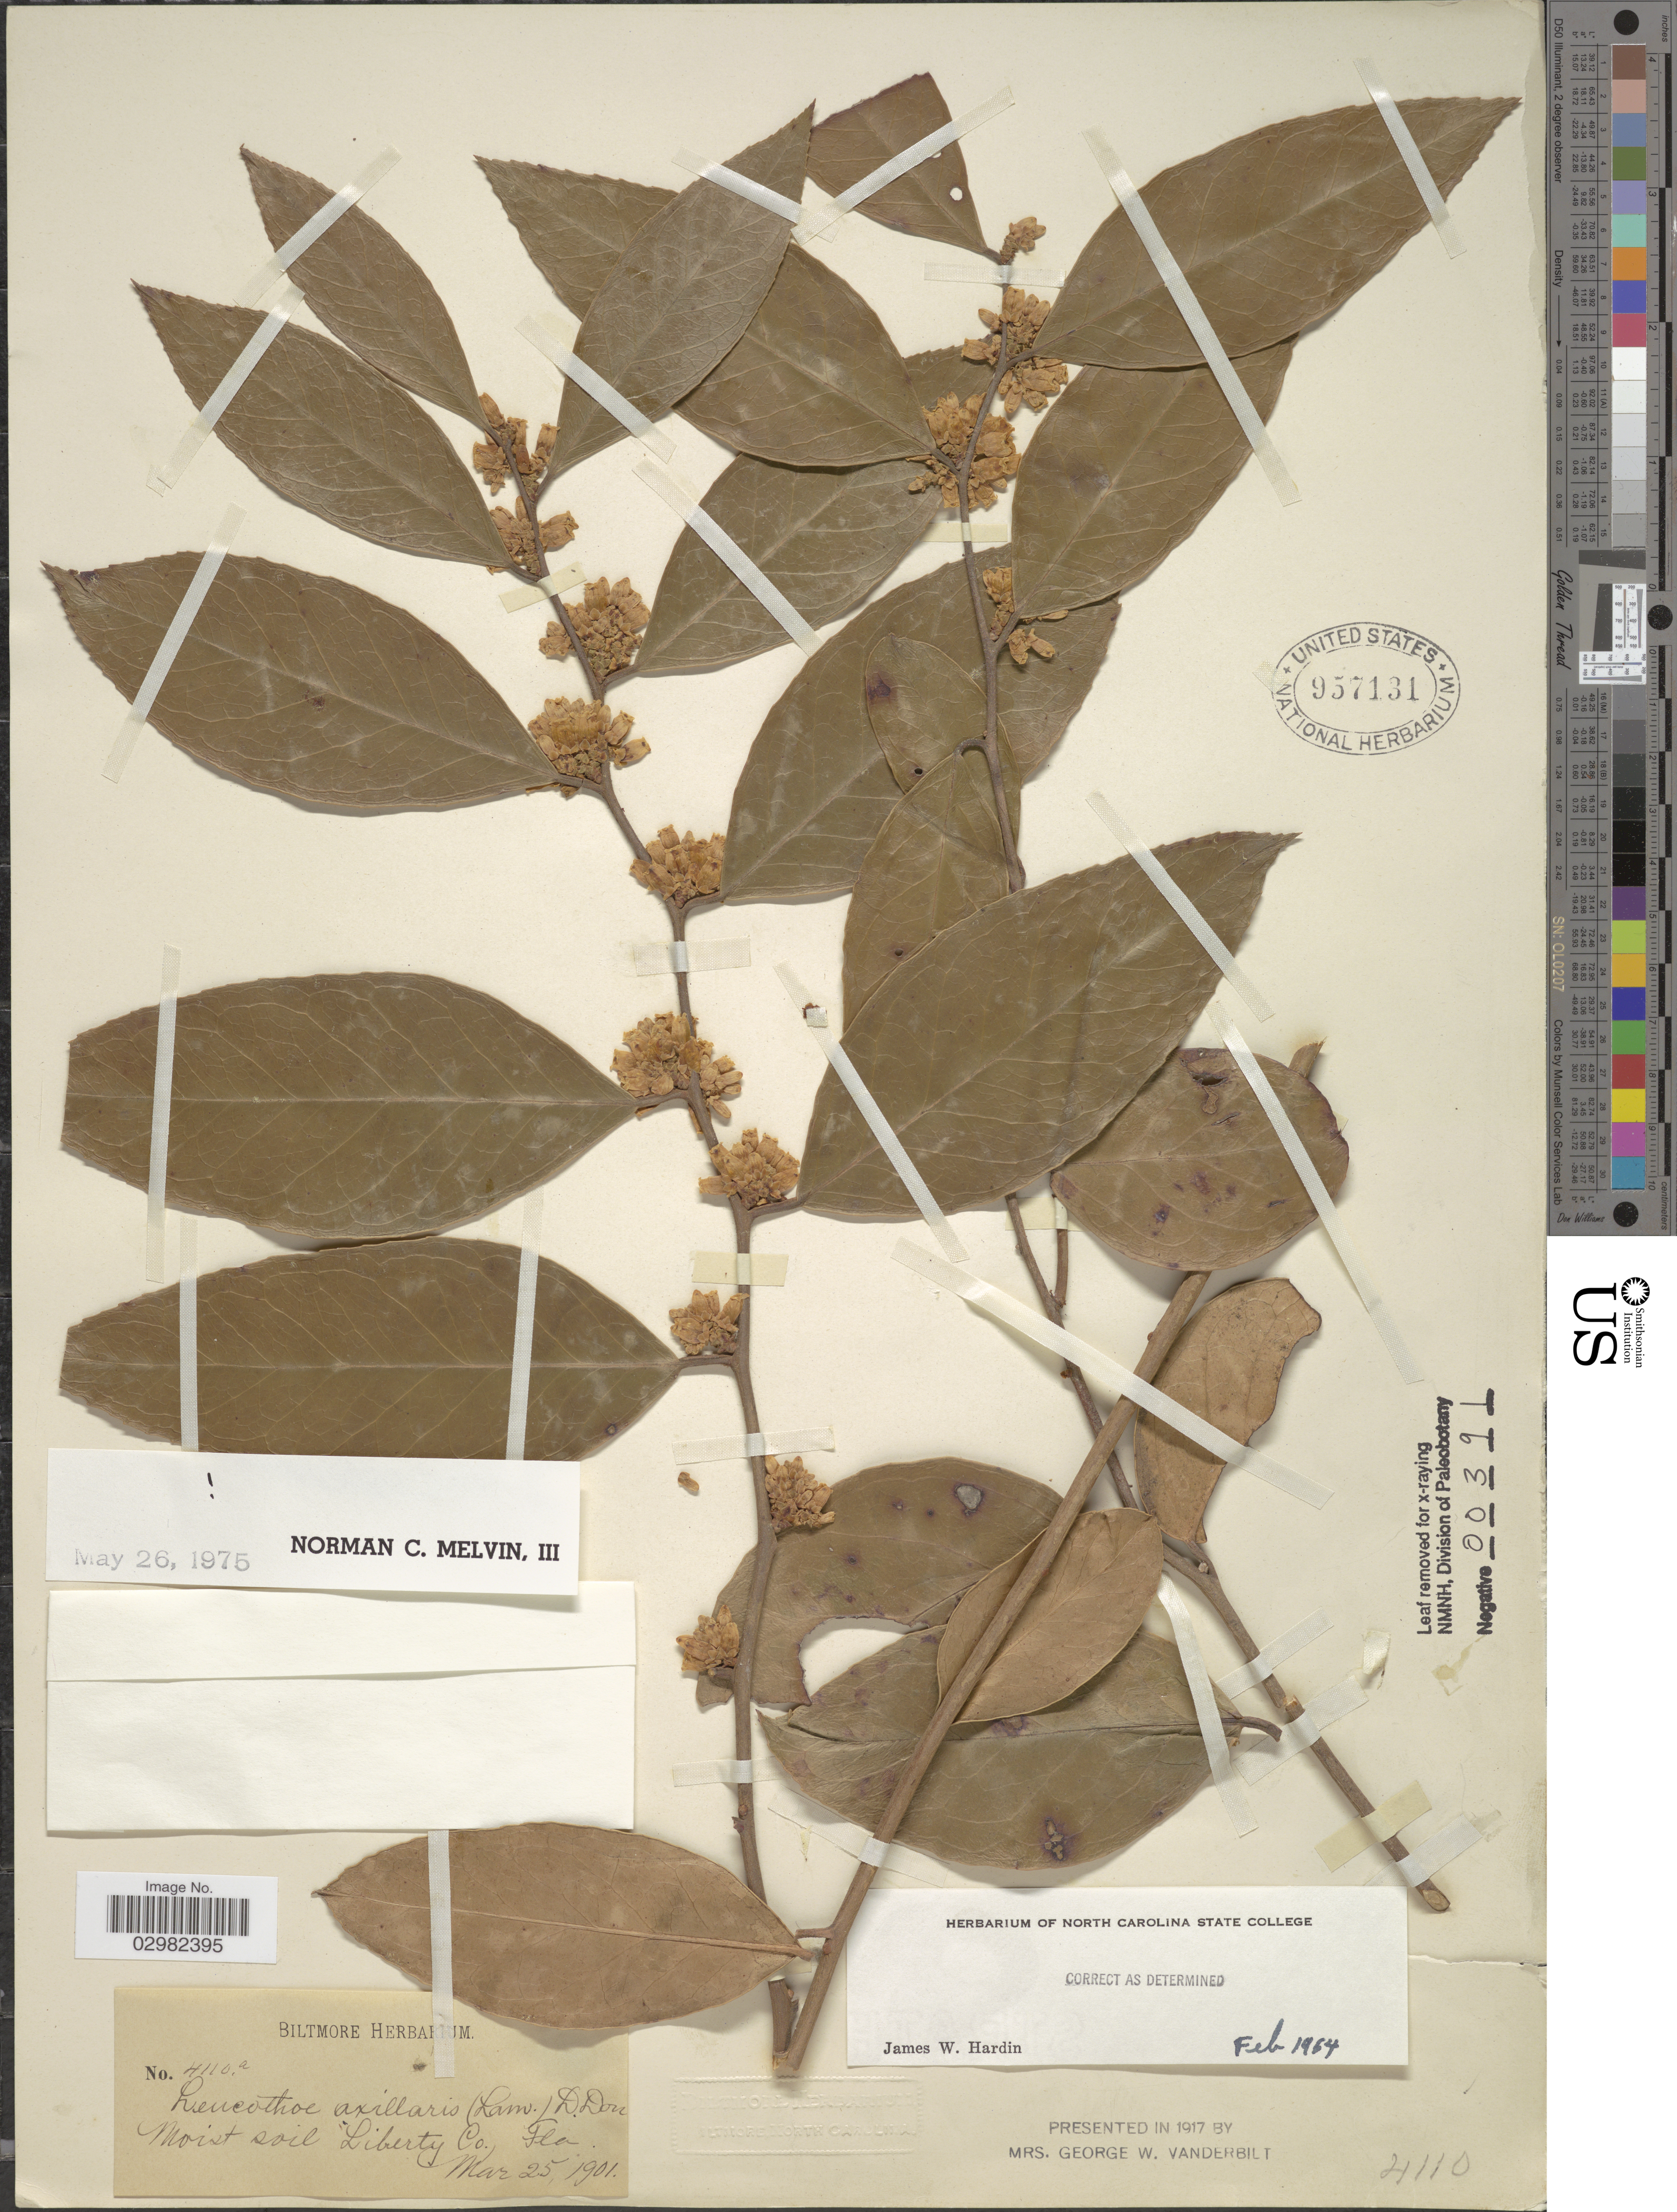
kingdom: Plantae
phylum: Tracheophyta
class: Magnoliopsida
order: Ericales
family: Ericaceae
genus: Leucothoe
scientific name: Leucothoë axillaris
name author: (Lam.) D. Don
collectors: ex herb. Biltmore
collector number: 4110a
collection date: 1901-03-25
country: United States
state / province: Florida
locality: Moist soil Liberty Co. Fla.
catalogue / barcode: US 957131